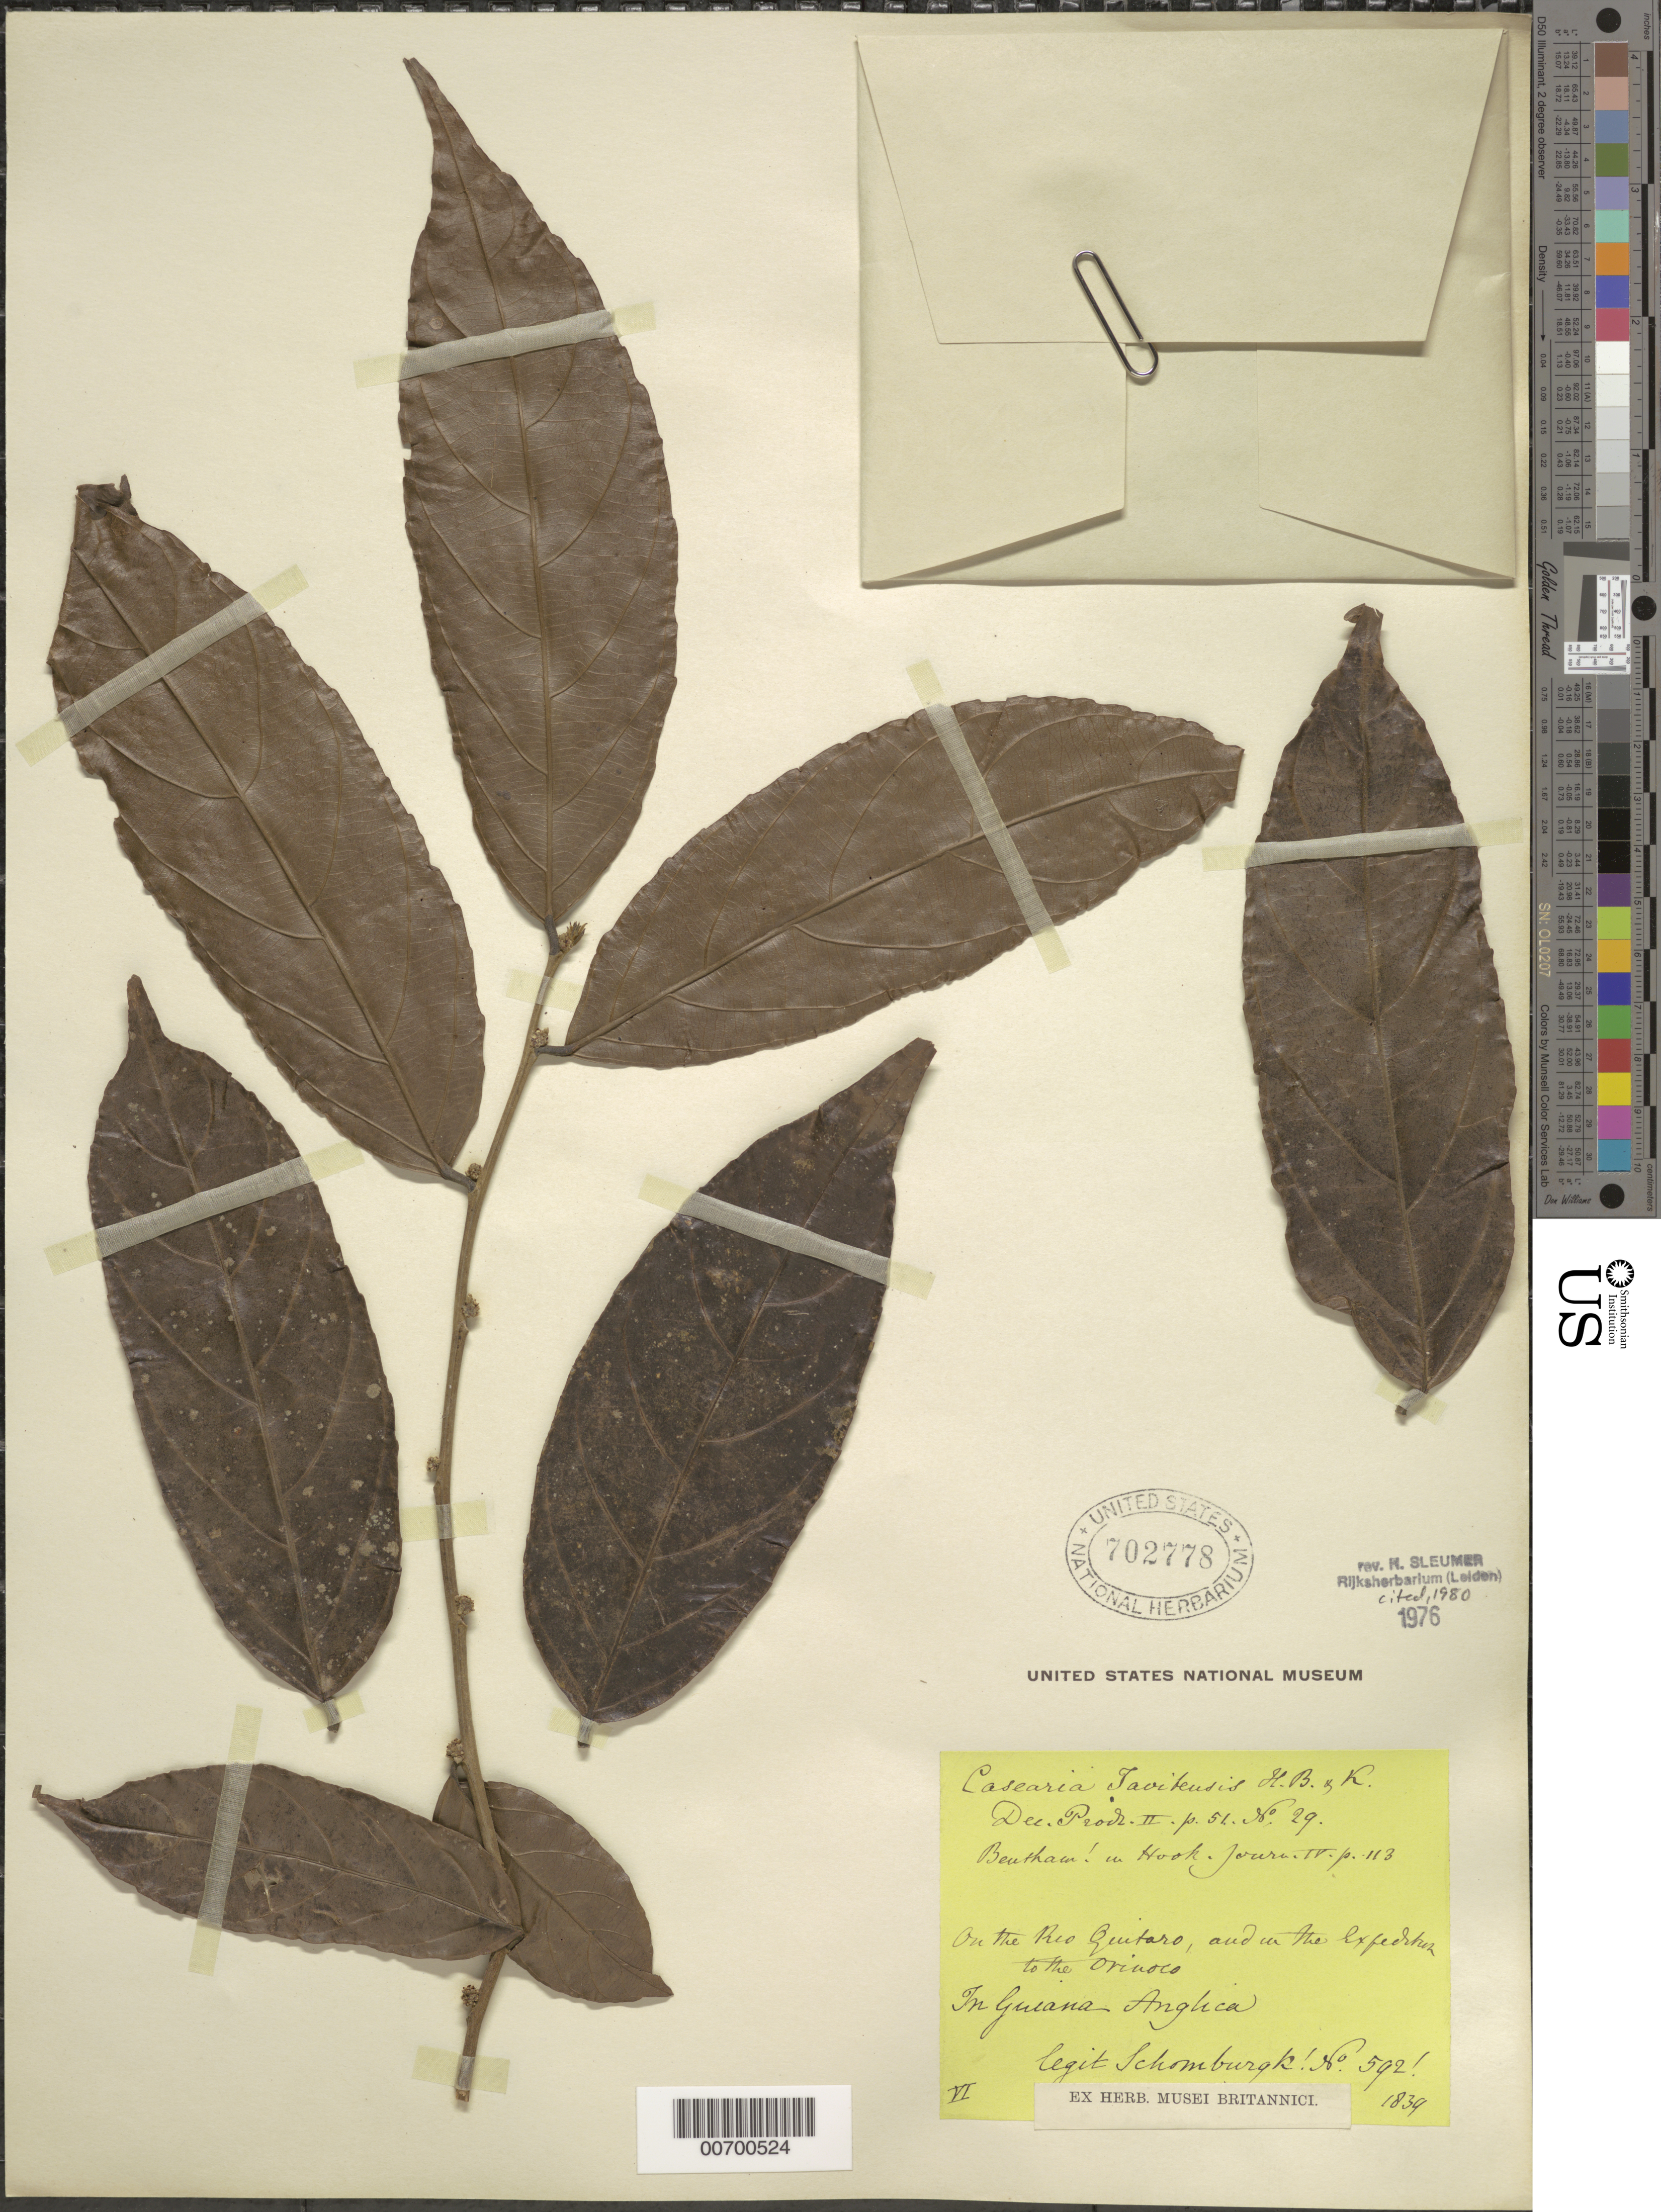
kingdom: Plantae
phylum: Tracheophyta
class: Magnoliopsida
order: Malpighiales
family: Salicaceae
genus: Piparea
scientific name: Piparea multiflora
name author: C.F. Gaertn.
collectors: R. H. Schomburgk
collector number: I 592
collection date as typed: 1839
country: Guyana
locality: Río Quitaro and in the ex????? To the Orinoco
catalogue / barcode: US 702778